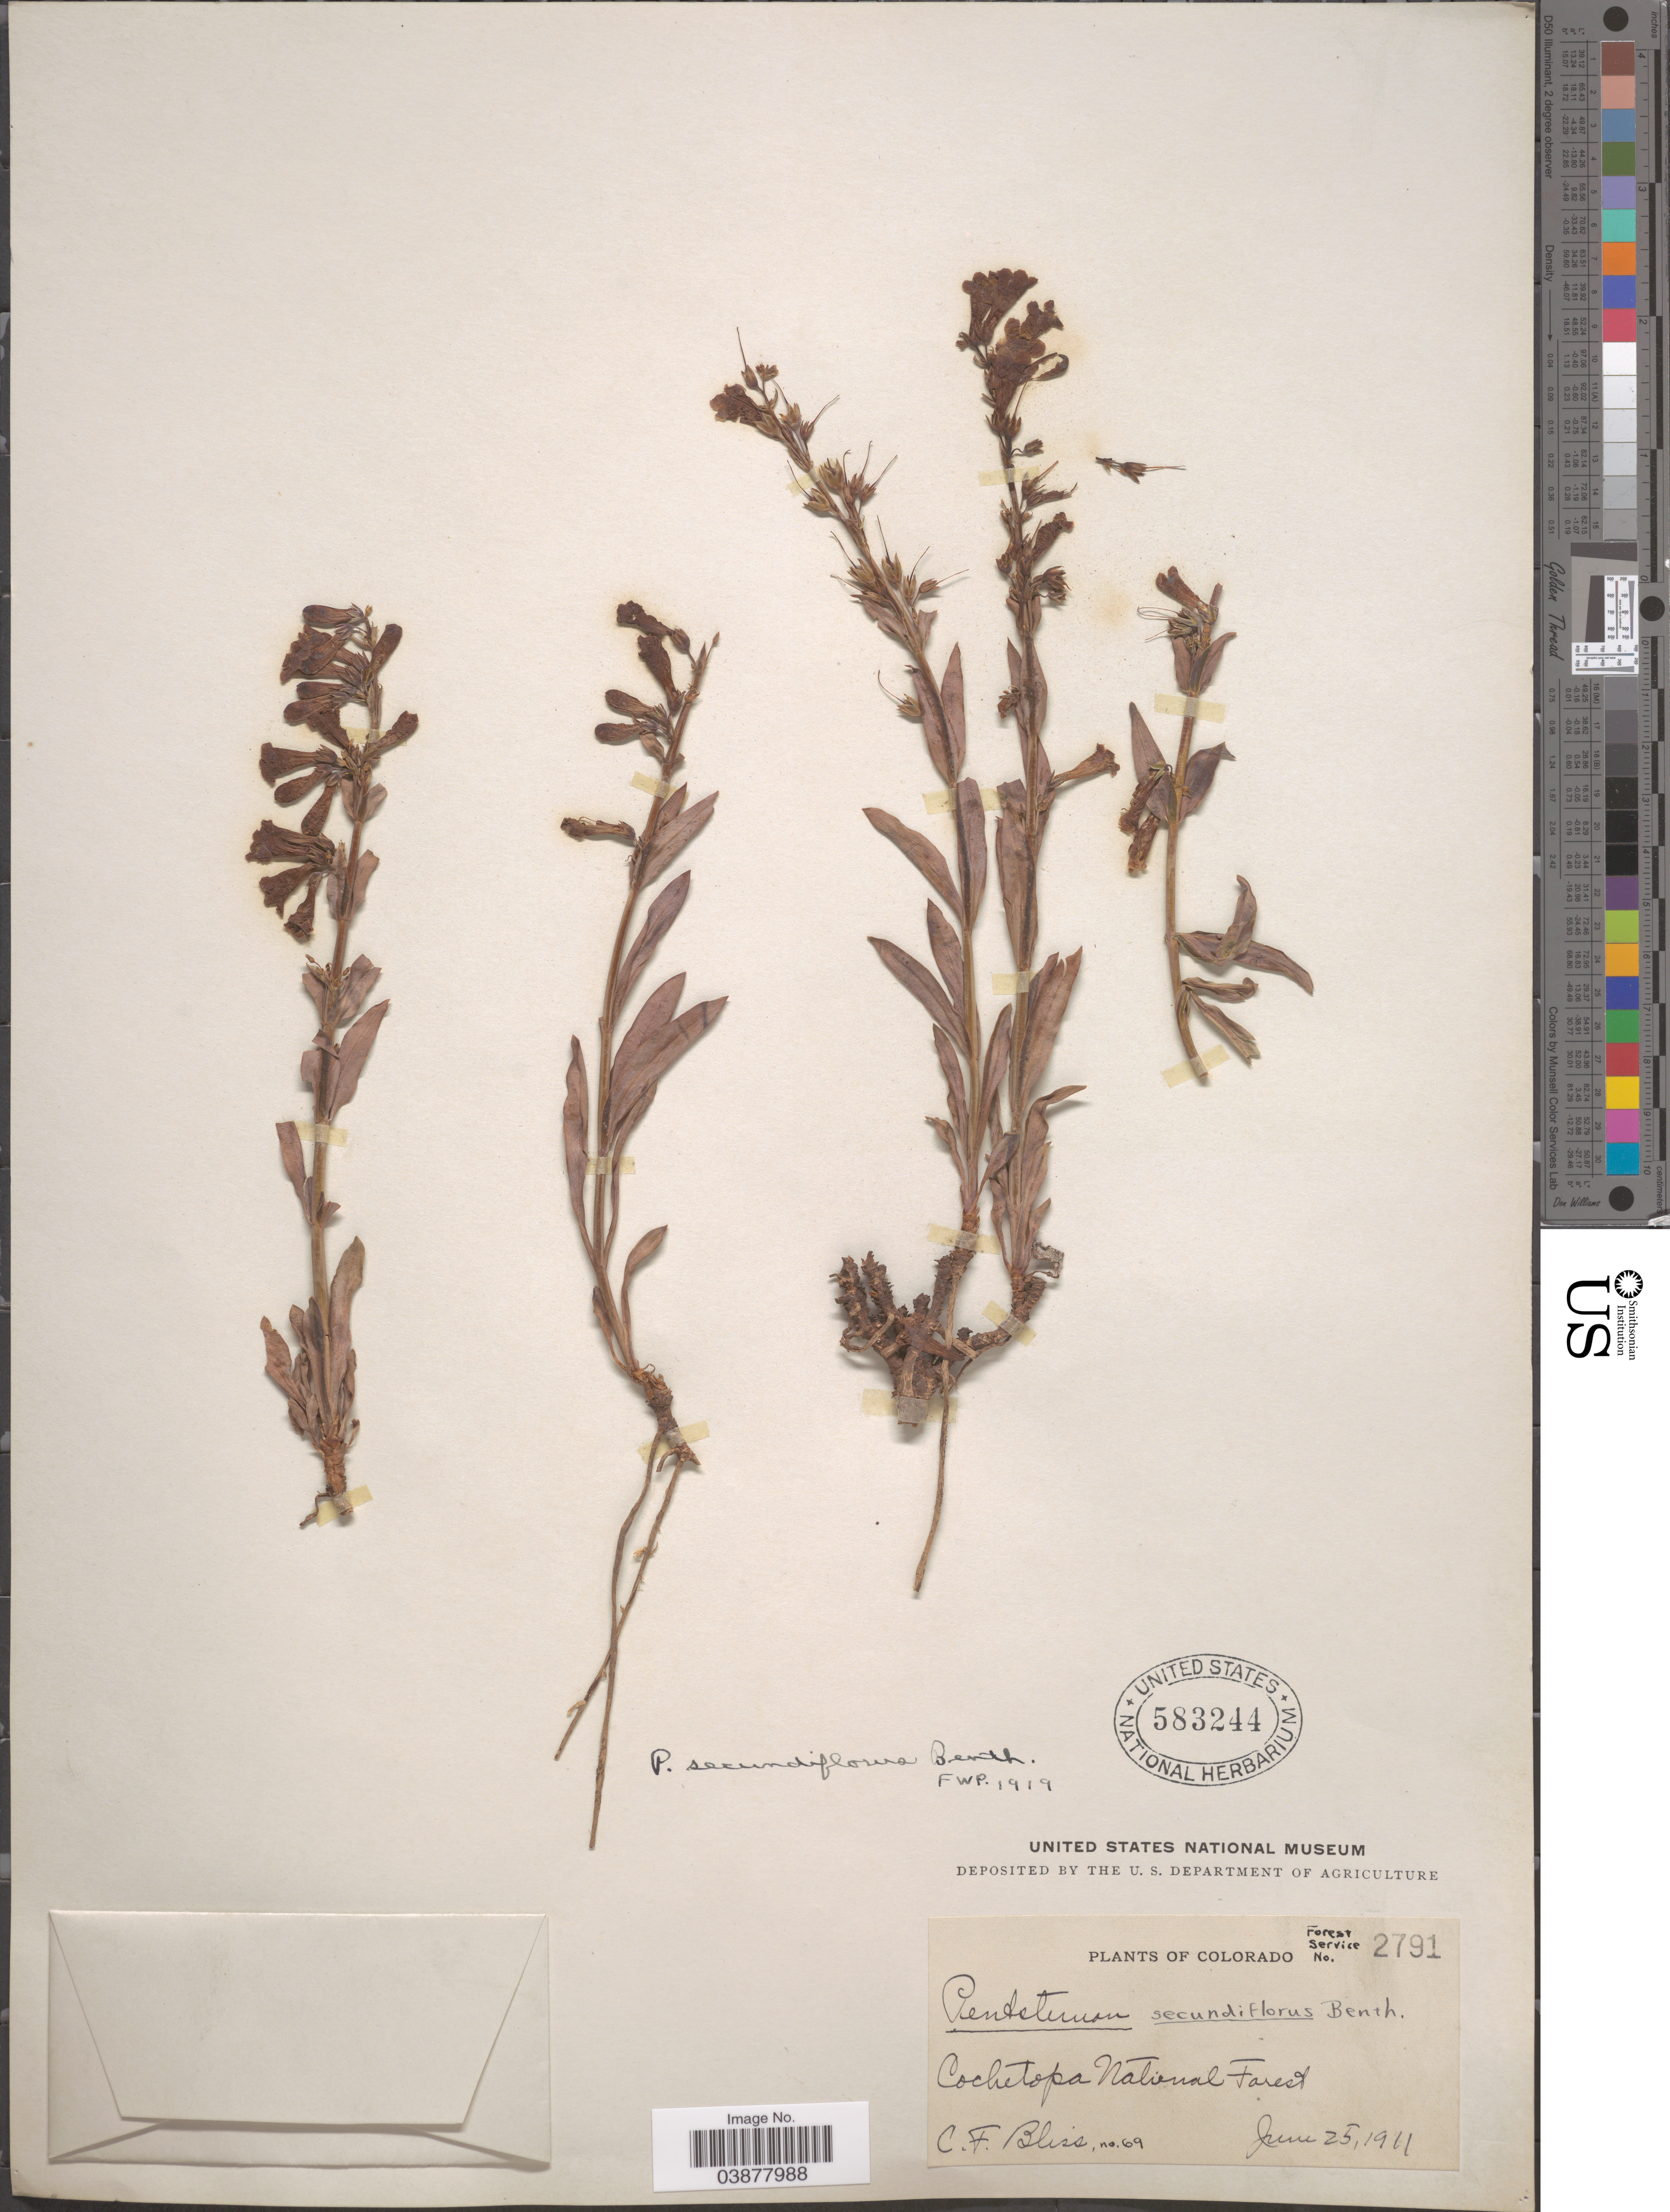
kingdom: Plantae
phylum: Tracheophyta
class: Magnoliopsida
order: Lamiales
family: Plantaginaceae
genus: Penstemon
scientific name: Penstemon secundiflorus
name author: Benth.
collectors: C. Bliss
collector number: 69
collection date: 1911-06-25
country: United States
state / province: Colorado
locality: Cochetopa National Forest.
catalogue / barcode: US 583244